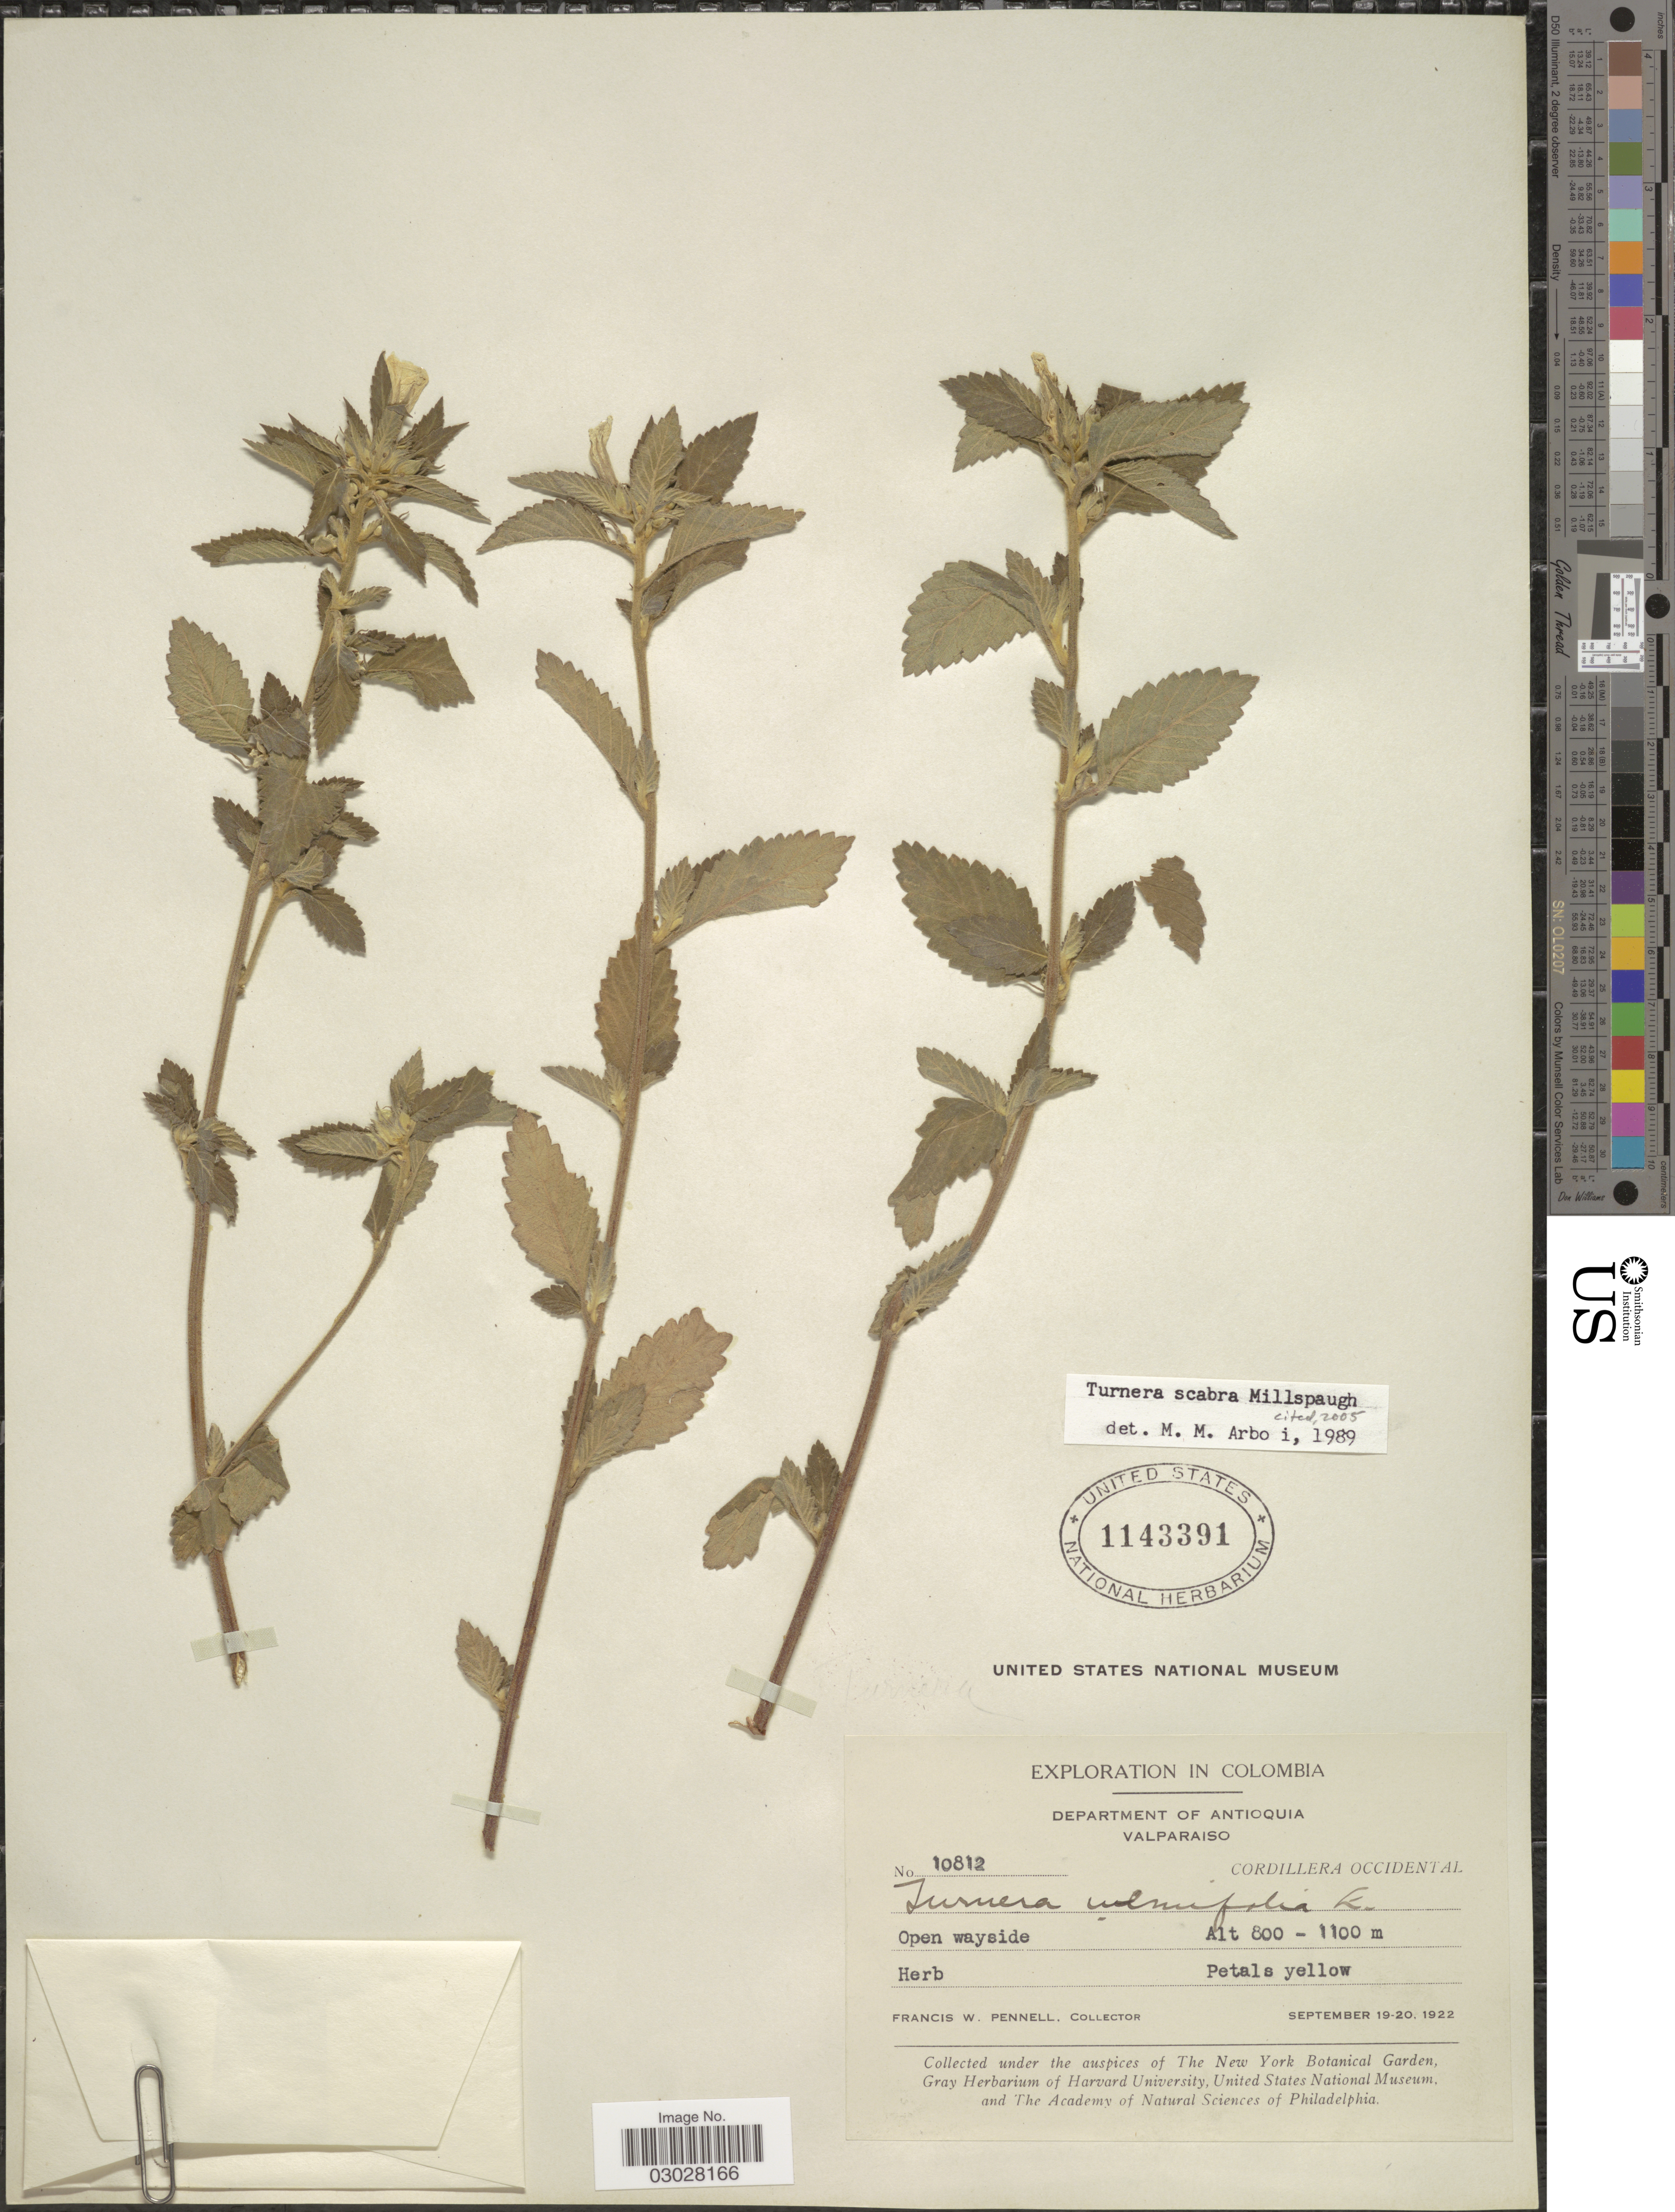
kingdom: Plantae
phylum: Tracheophyta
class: Magnoliopsida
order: Malpighiales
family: Turneraceae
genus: Turnera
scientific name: Turnera scabra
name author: Millsp.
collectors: F. W. Pennell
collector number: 10812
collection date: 1922-09-19/1922-09-20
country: Colombia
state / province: Antioquia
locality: Department of Antioquia. Valparaiso. Cordillera Occidental. Open wayside.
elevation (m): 800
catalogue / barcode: US 1143391